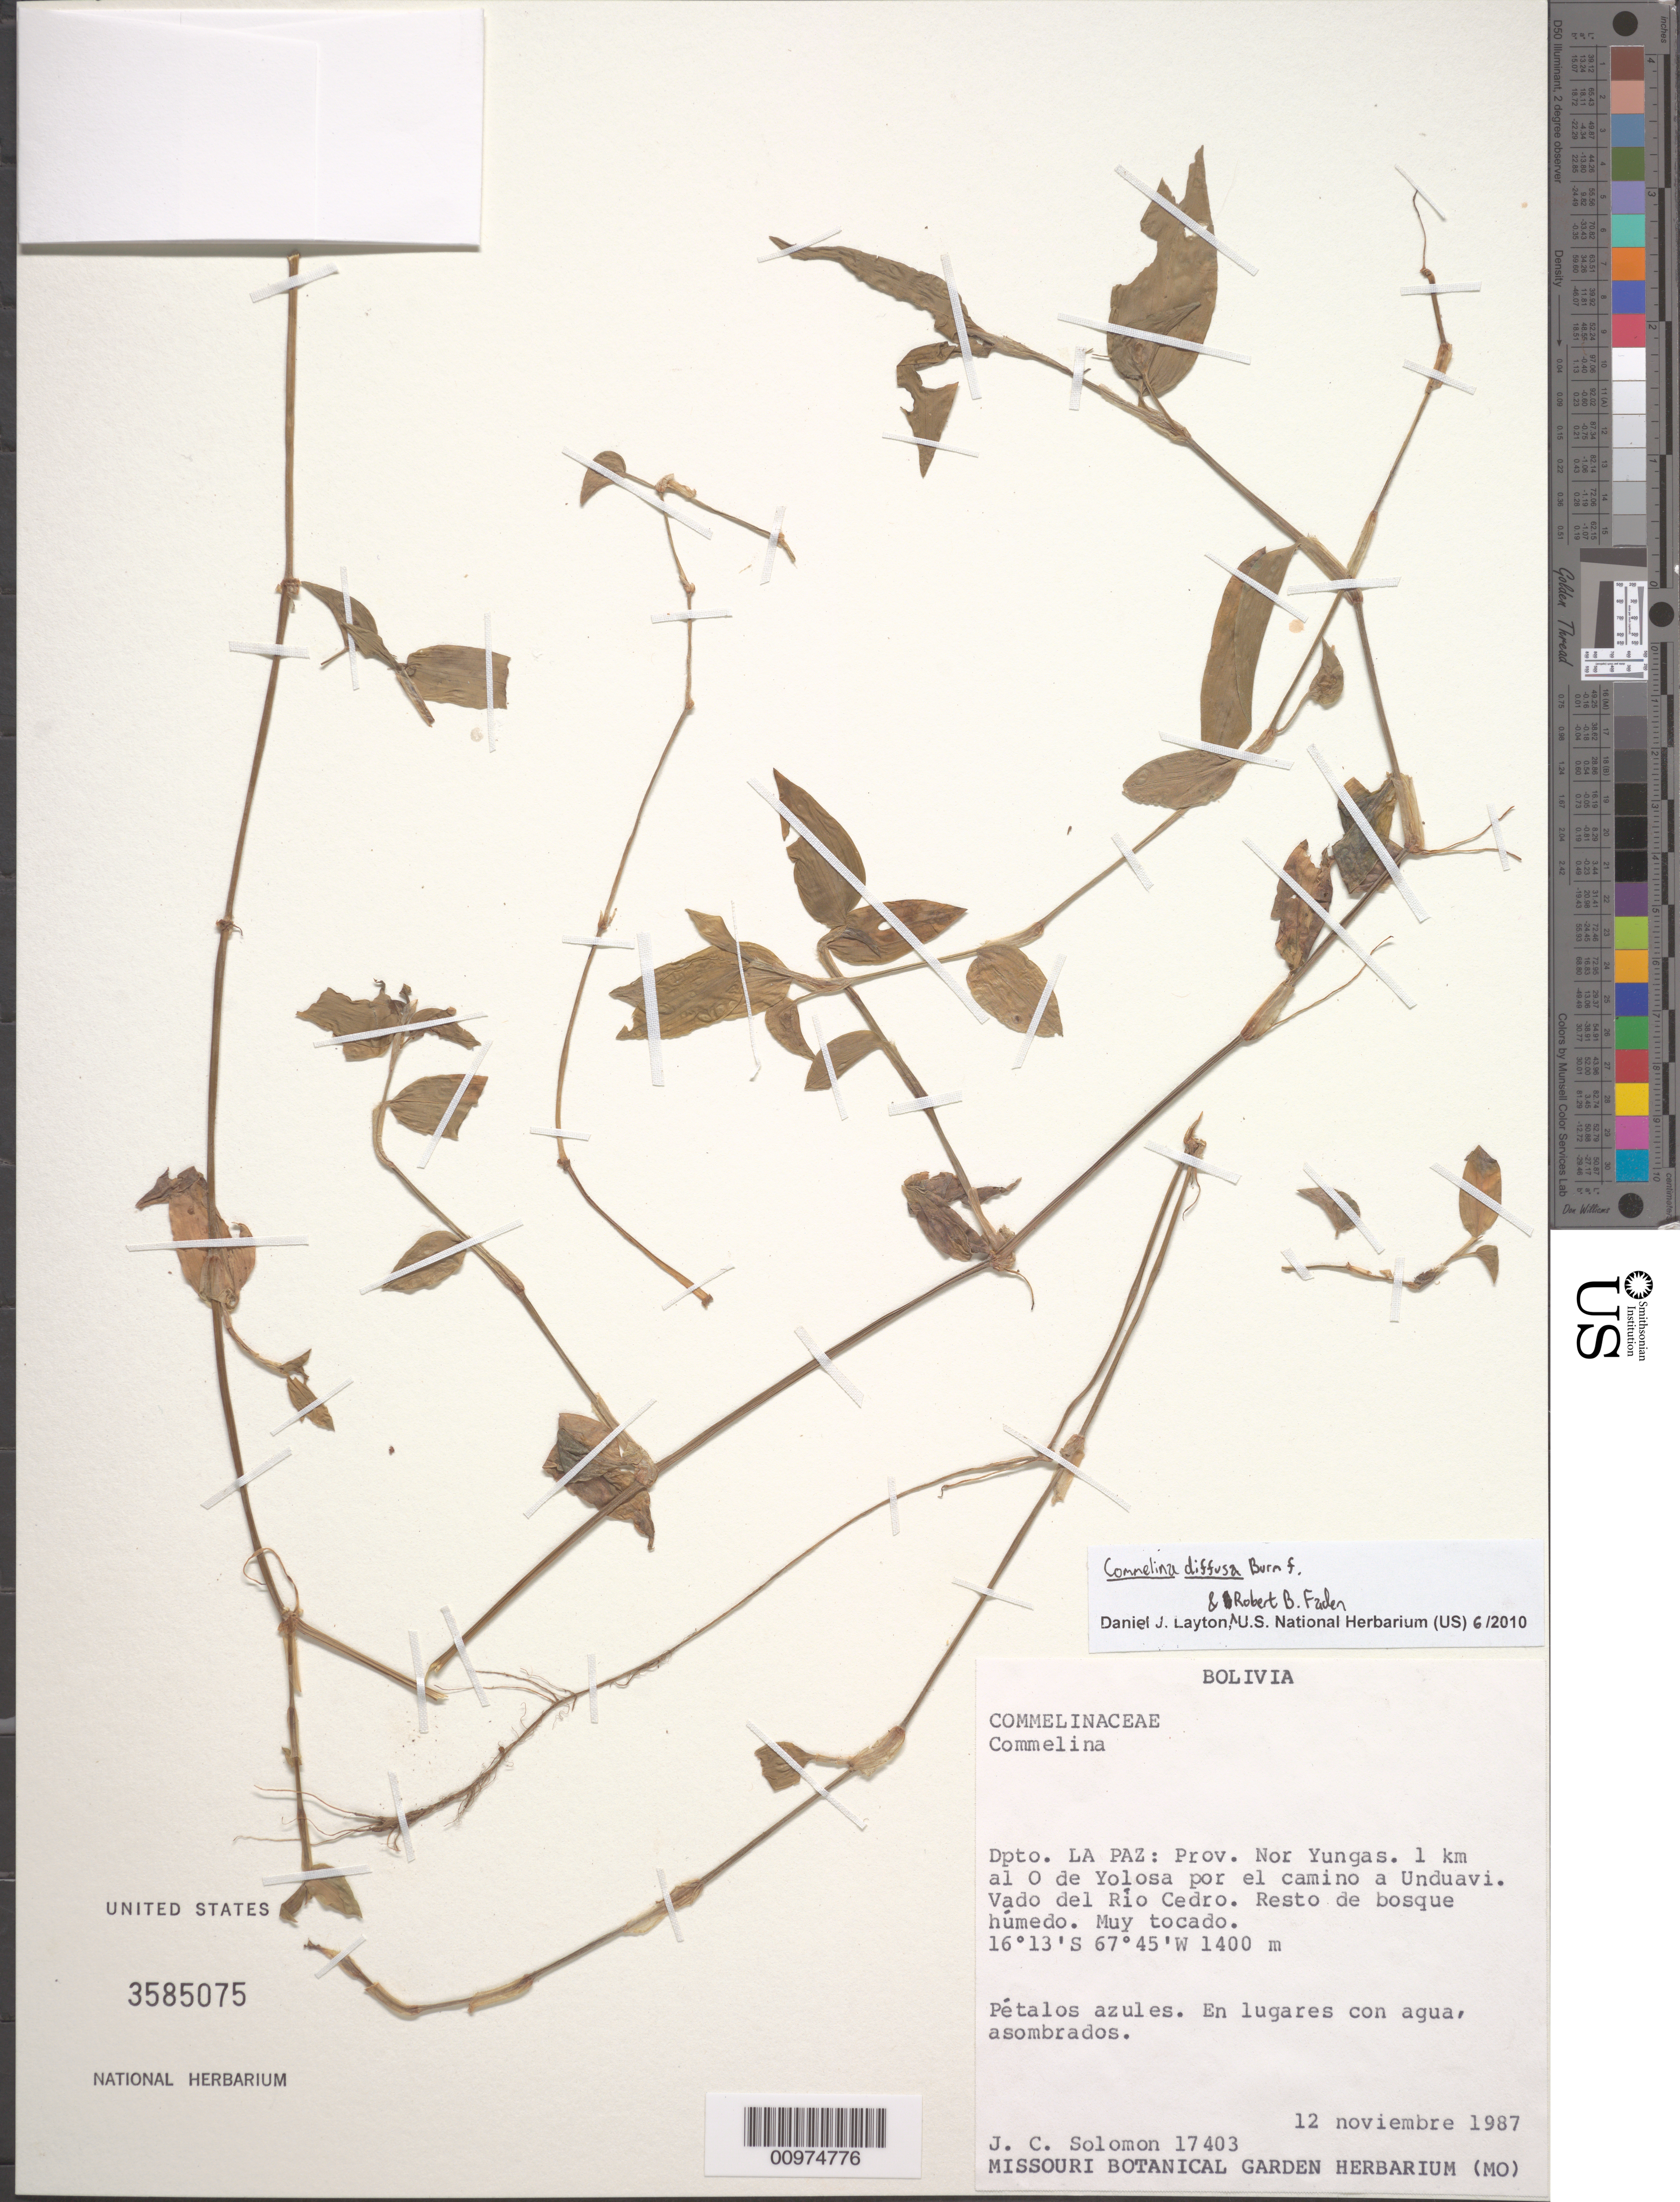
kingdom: Plantae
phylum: Tracheophyta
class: Liliopsida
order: Commelinales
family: Commelinaceae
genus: Commelina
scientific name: Commelina diffusa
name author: Burm. f.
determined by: Layton, Daniel J.; Faden, R. B.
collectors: J. C. Solomon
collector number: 17403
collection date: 1987-11-12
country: Bolivia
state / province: La Paz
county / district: Nor Yungas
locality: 1 km al O de Yolosa por el camino a Unduavi. Vado del Rio Cedro. Resto de bosque humedo. Muy tocado.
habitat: En lugares con agua, asombrados.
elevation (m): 1400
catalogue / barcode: US 3585075